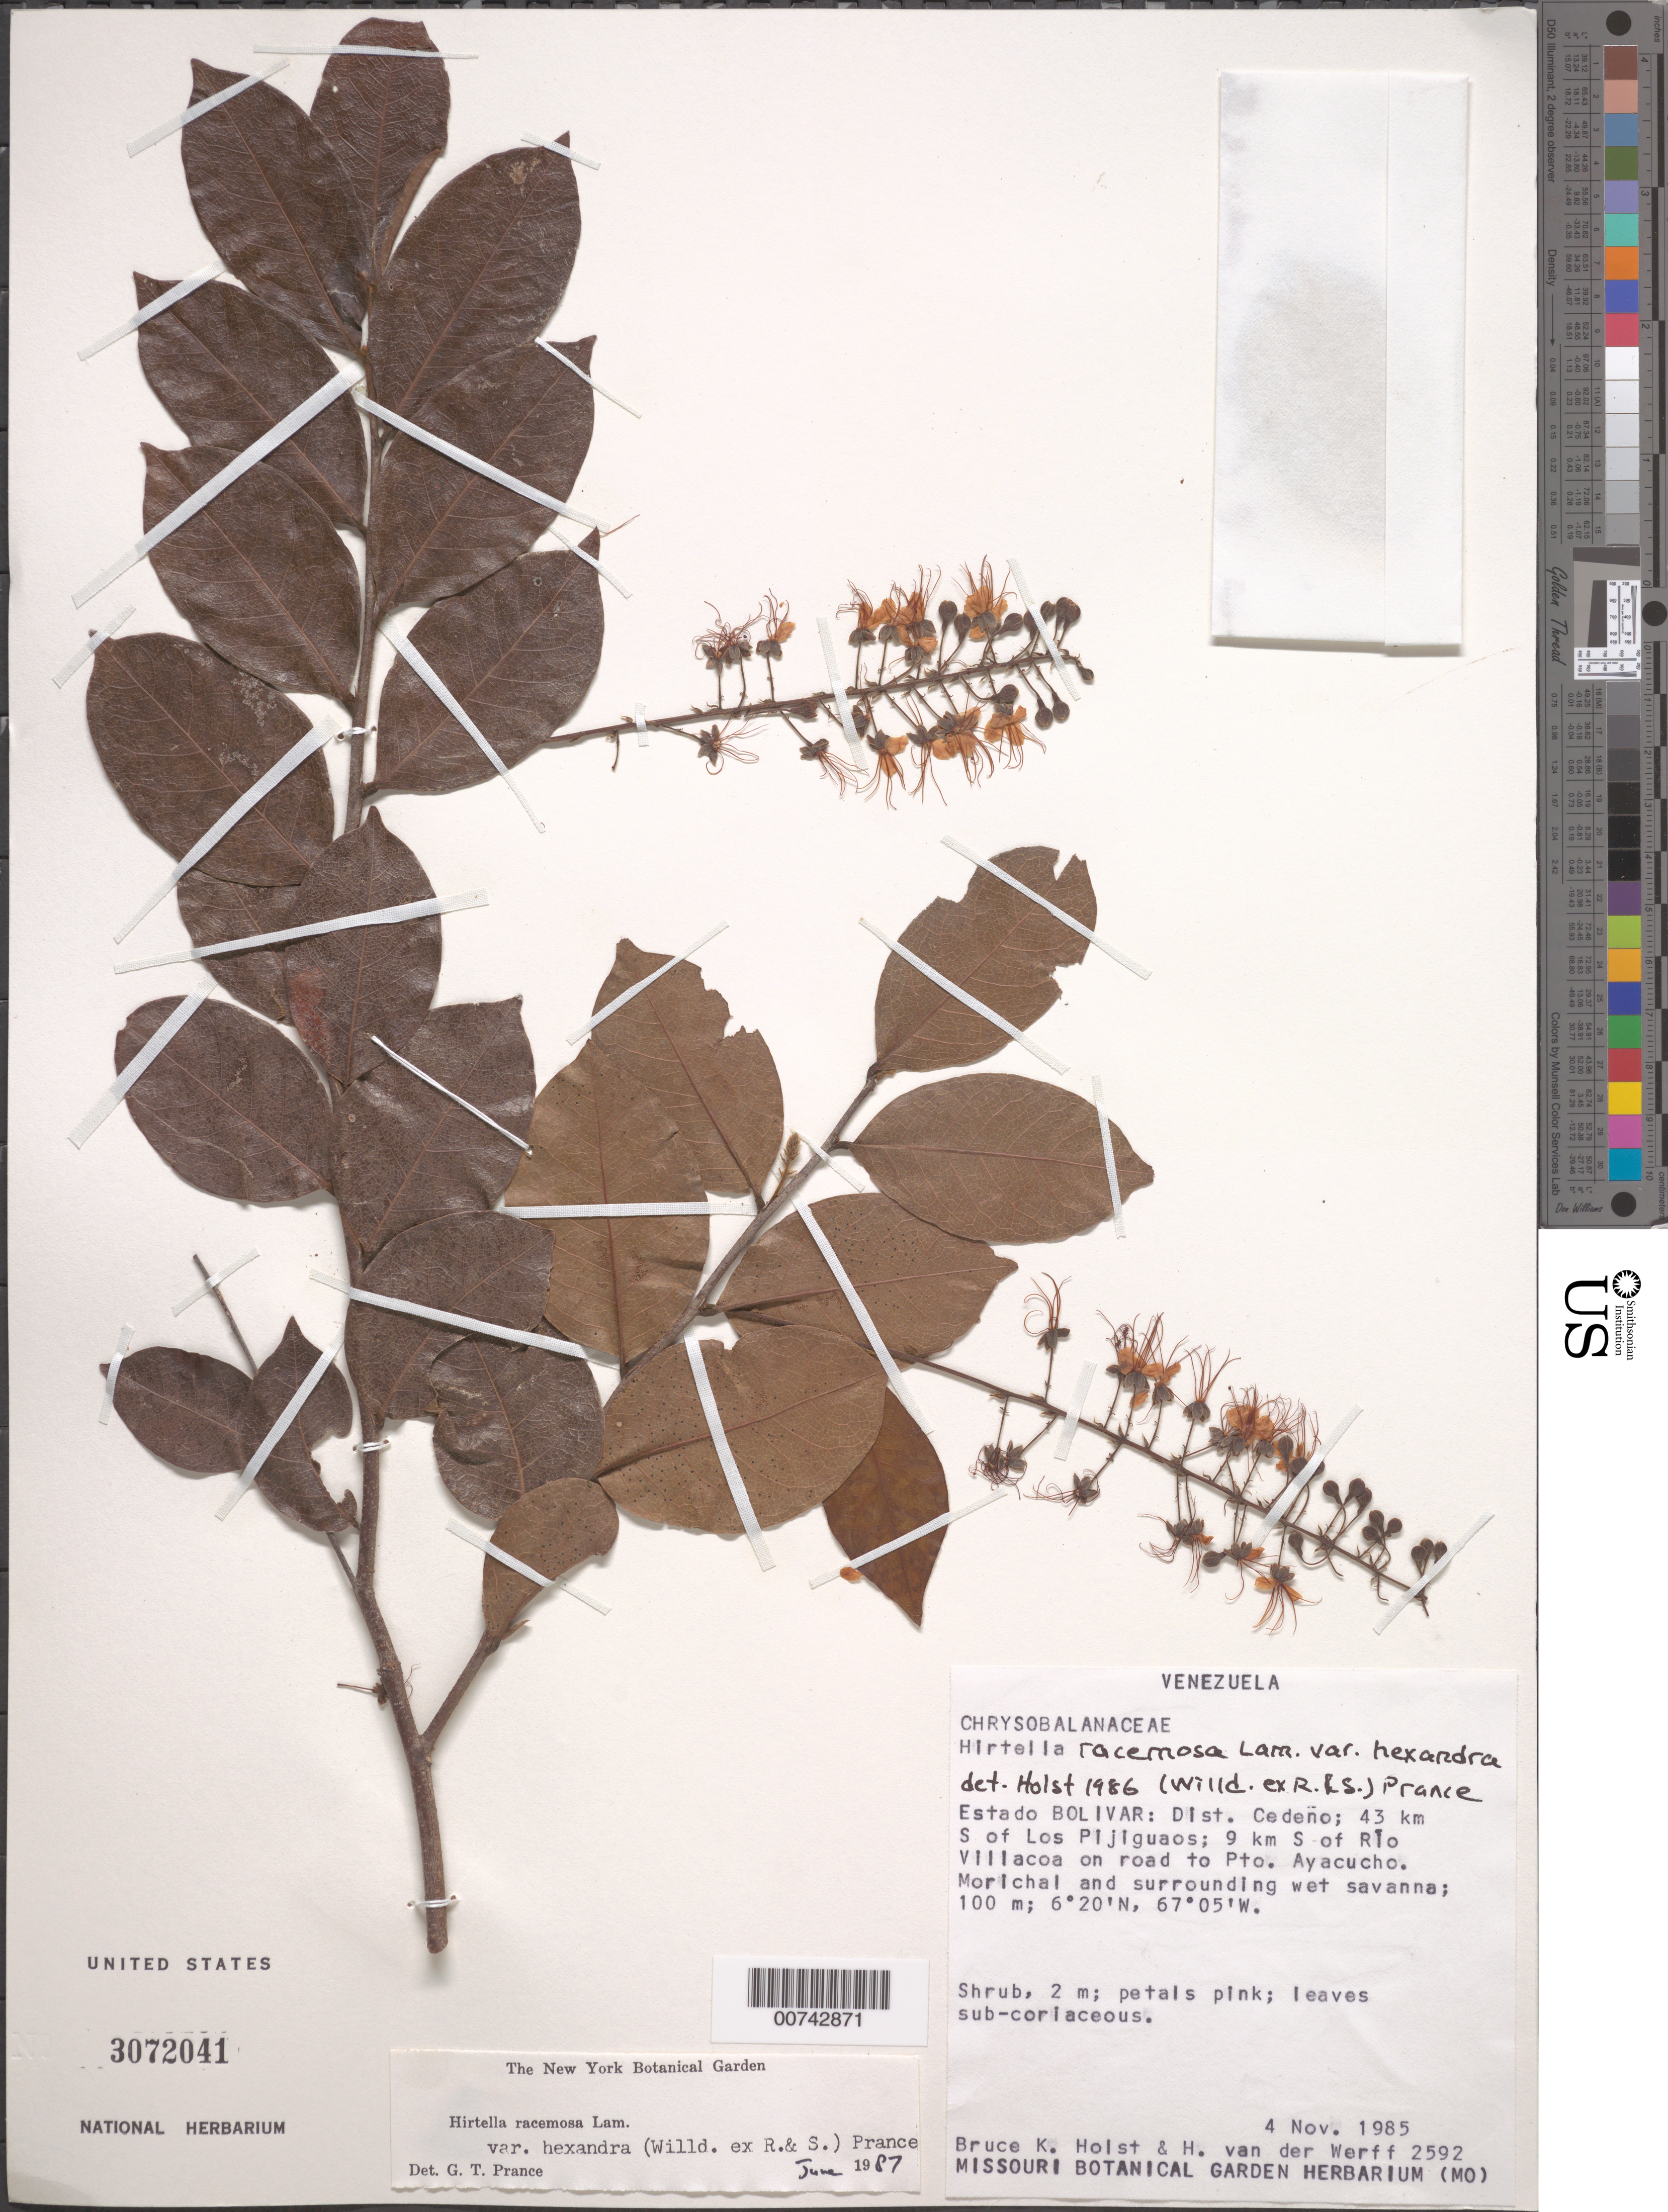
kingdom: Plantae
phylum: Tracheophyta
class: Magnoliopsida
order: Malpighiales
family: Chrysobalanaceae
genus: Hirtella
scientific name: Hirtella racemosa var. hexandra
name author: (Willd. ex Roem. & Schult.) Prance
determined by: Prance, G. T.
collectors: B. Holst & H. van der Werff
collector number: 2592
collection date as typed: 4-Nov-85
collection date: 1985-11-04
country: Venezuela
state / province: Bolívar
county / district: Cedeño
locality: Los Pijiguaos, 37 km S of; 3 km S of Río Villacoa on road to Pto. Ayacucho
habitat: Morichal and surrounding wet savanna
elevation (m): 100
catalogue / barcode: US 3072041